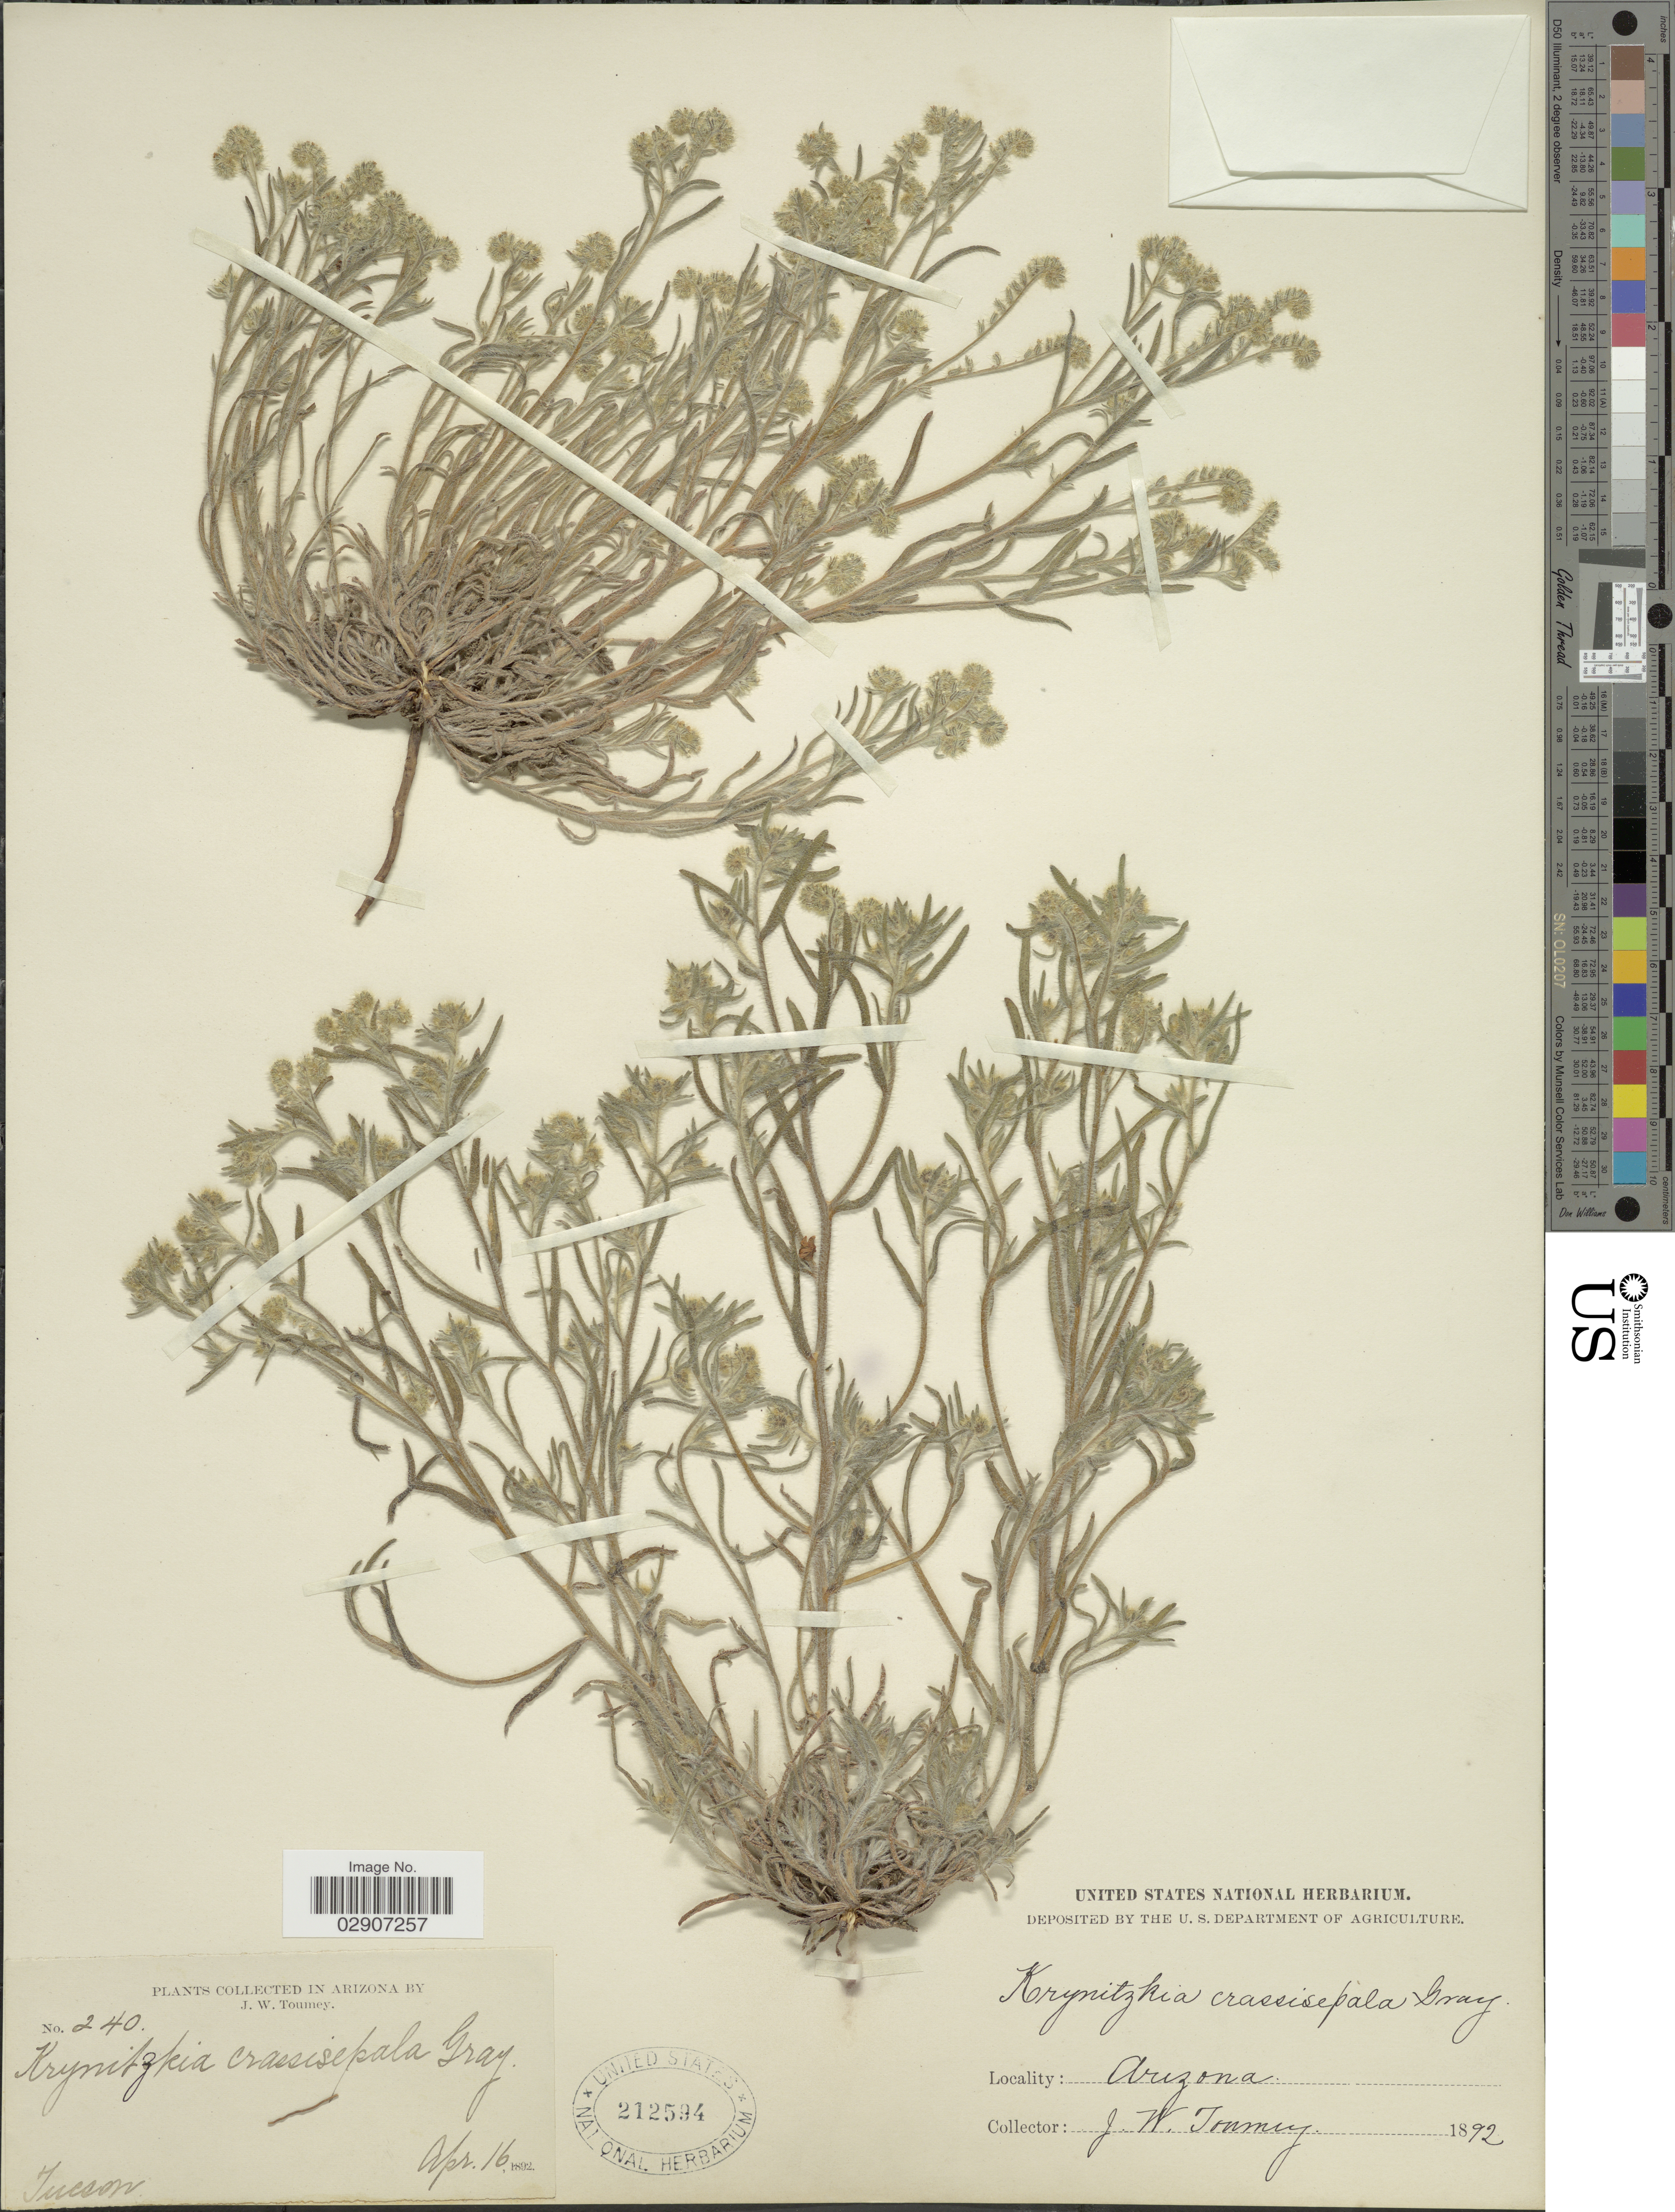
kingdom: Plantae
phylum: Tracheophyta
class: Magnoliopsida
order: Boraginales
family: Boraginaceae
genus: Cryptantha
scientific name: Cryptantha crassisepala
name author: (Torr. & A. Gray) Greene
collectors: J. W. Toumey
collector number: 240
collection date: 1892-04-16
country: United States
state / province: Arizona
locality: Tucson.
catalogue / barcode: US 212594